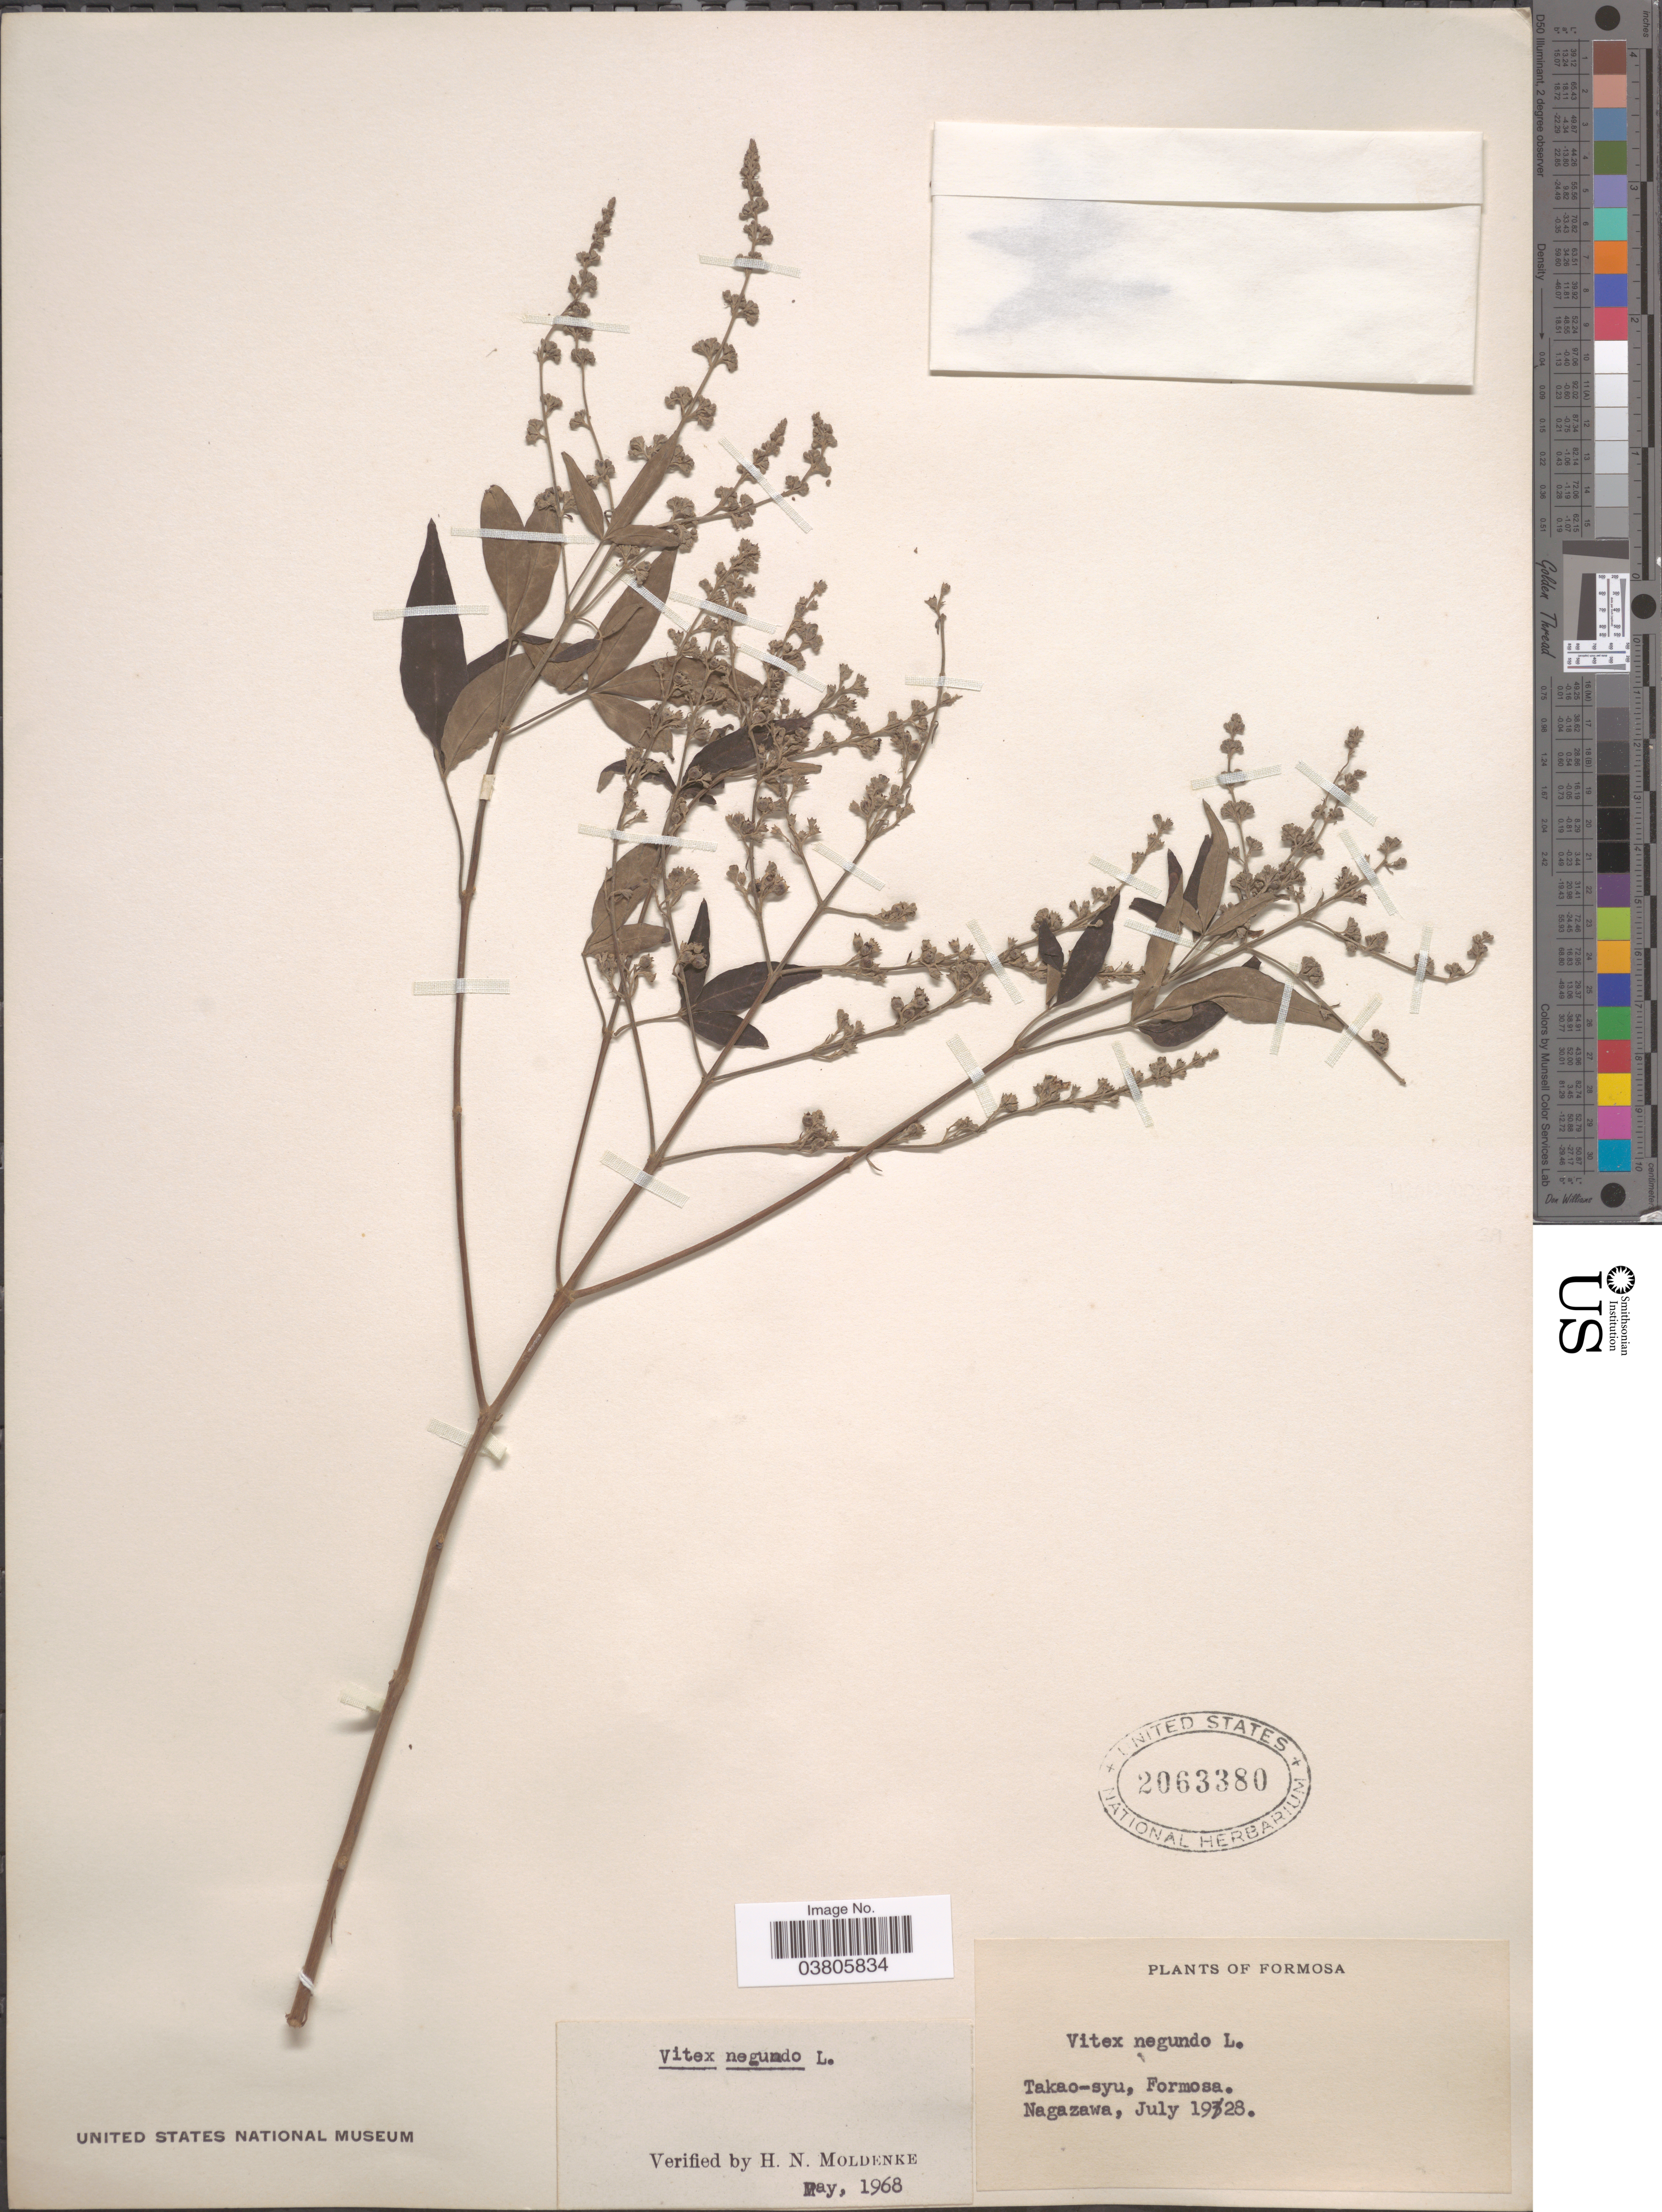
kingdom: Plantae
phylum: Tracheophyta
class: Magnoliopsida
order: Lamiales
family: Lamiaceae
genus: Vitex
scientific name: Vitex negundo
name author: L.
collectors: Nagazawa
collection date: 1928-07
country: Taiwan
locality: Formosa. Takao-syu.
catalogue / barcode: US 2063380